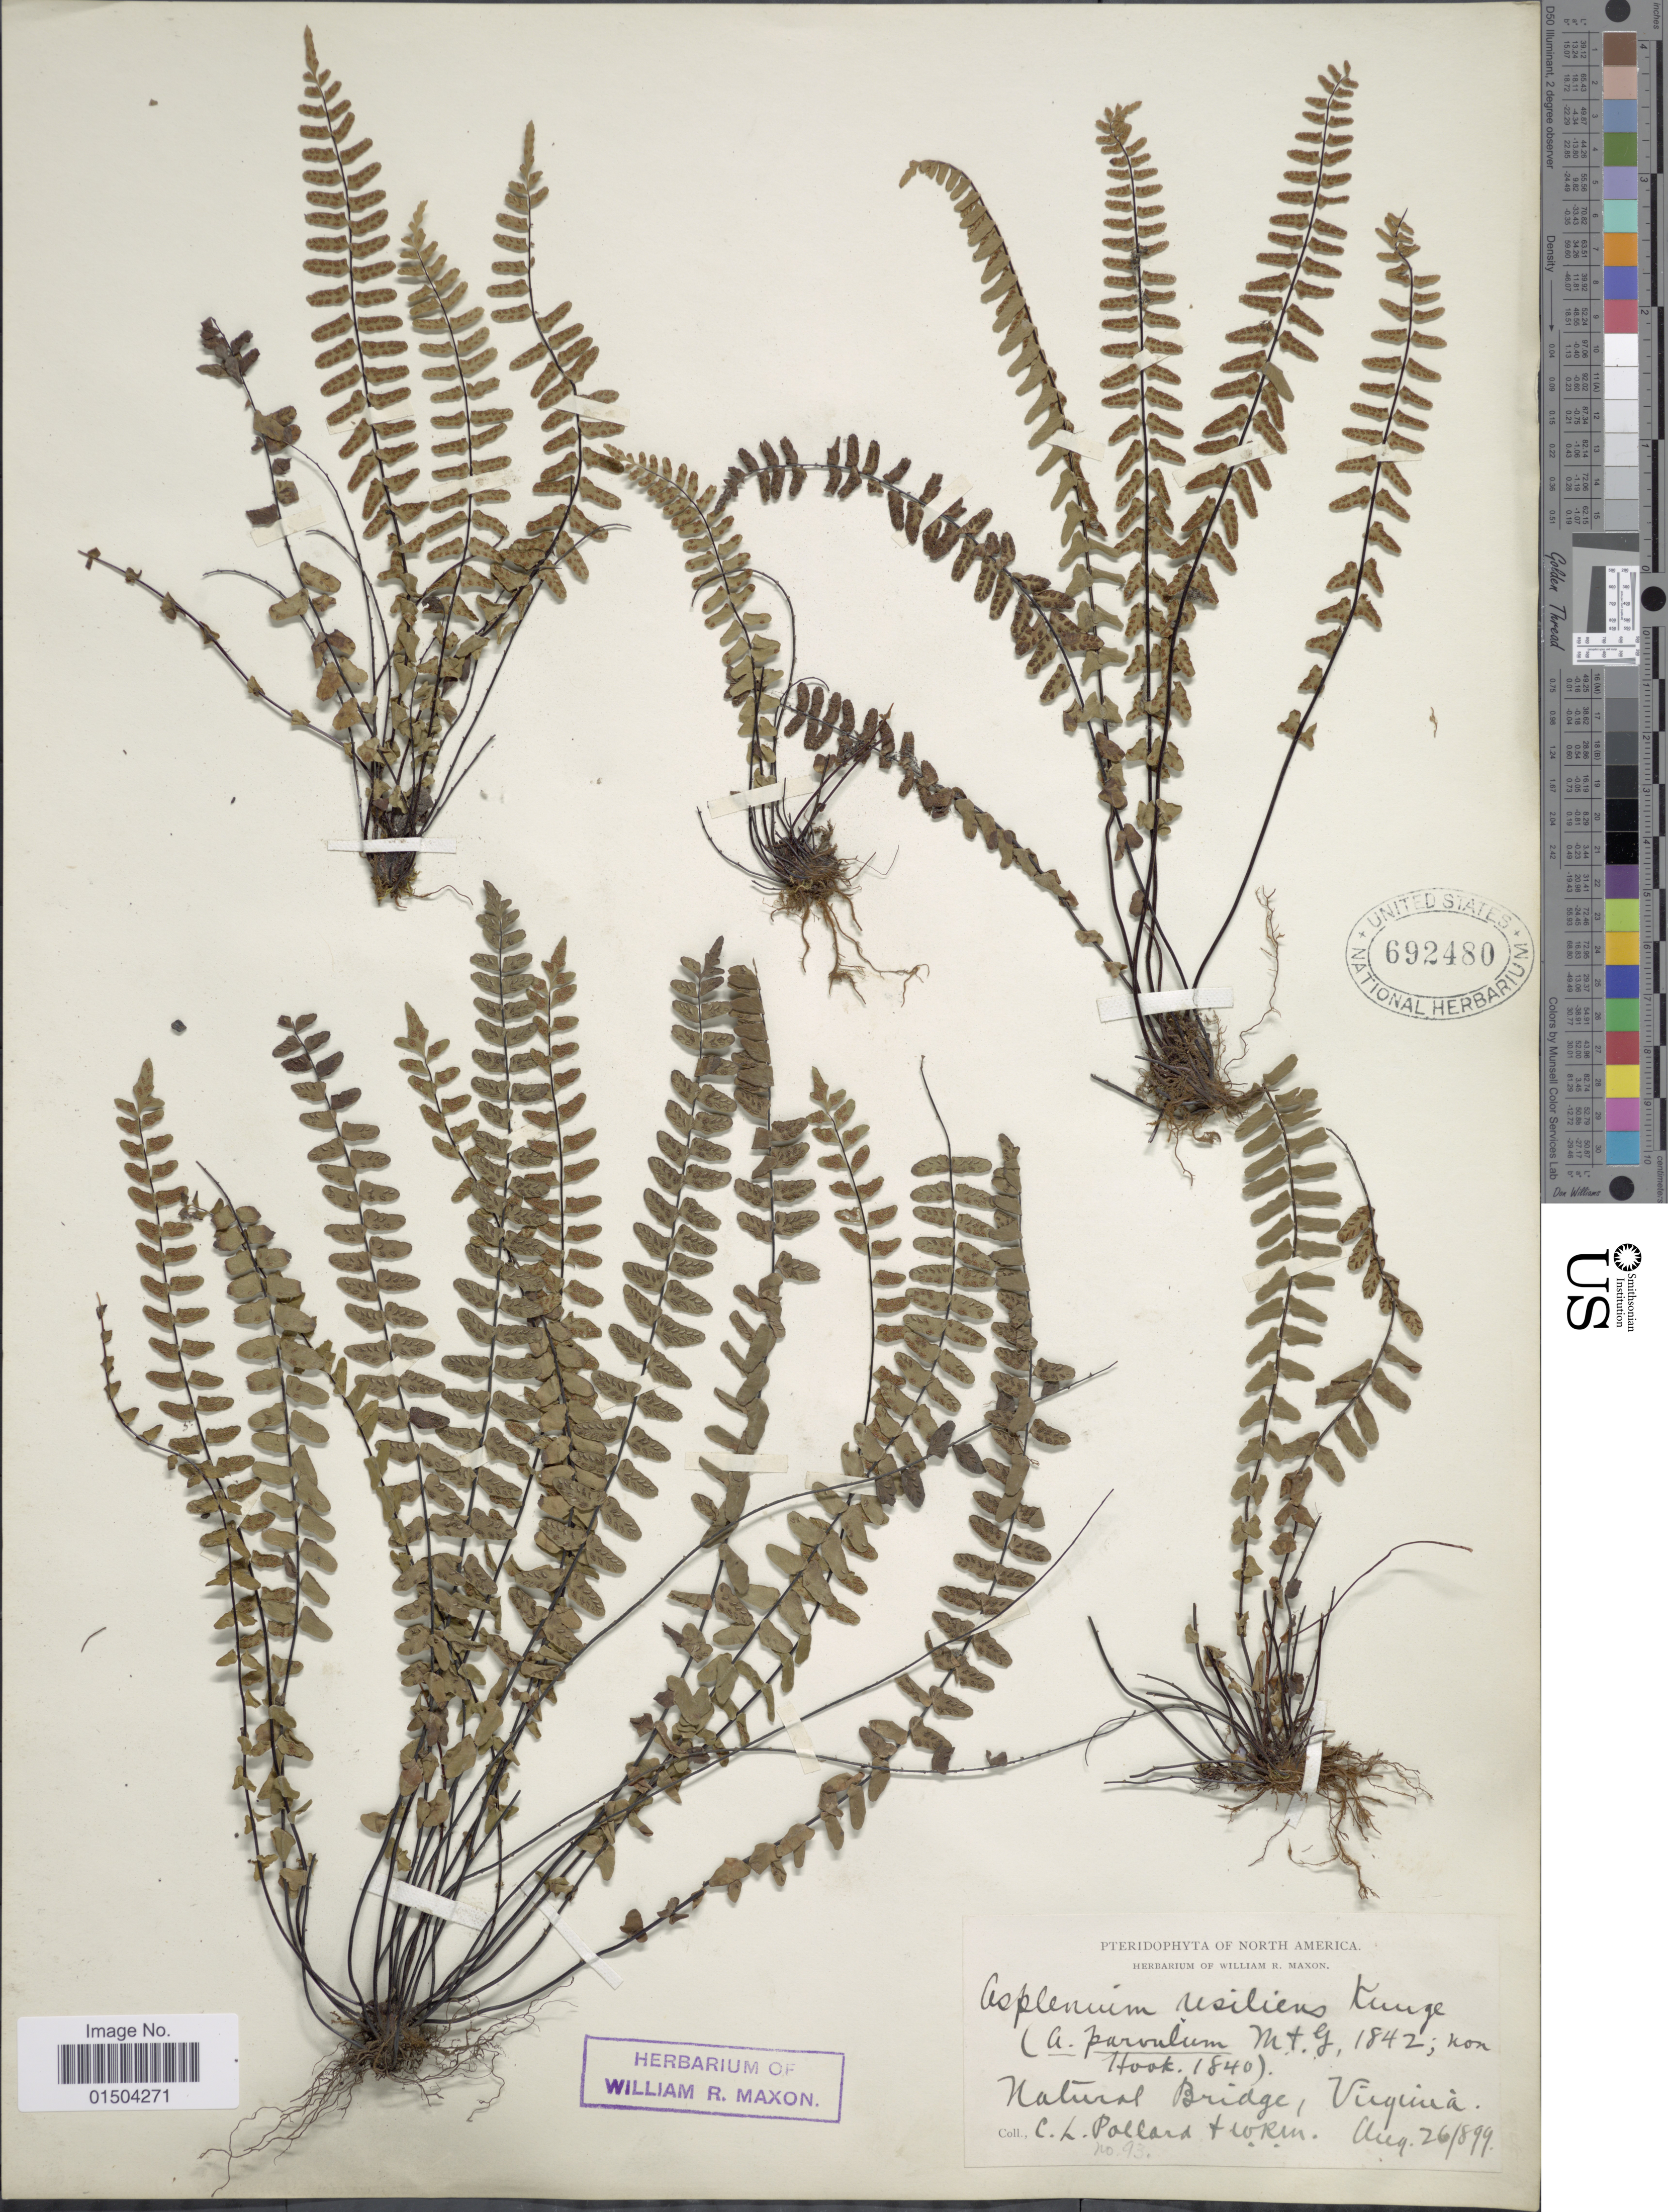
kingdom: Plantae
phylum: Tracheophyta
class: Polypodiopsida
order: Polypodiales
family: Aspleniaceae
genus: Asplenium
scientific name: Asplenium resiliens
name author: Kunze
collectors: C. L. Pollard & W. R. Maxon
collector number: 93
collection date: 1899-08-26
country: United States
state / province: Virginia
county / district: Rockbridge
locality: Natural Bridge.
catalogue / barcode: US 692480